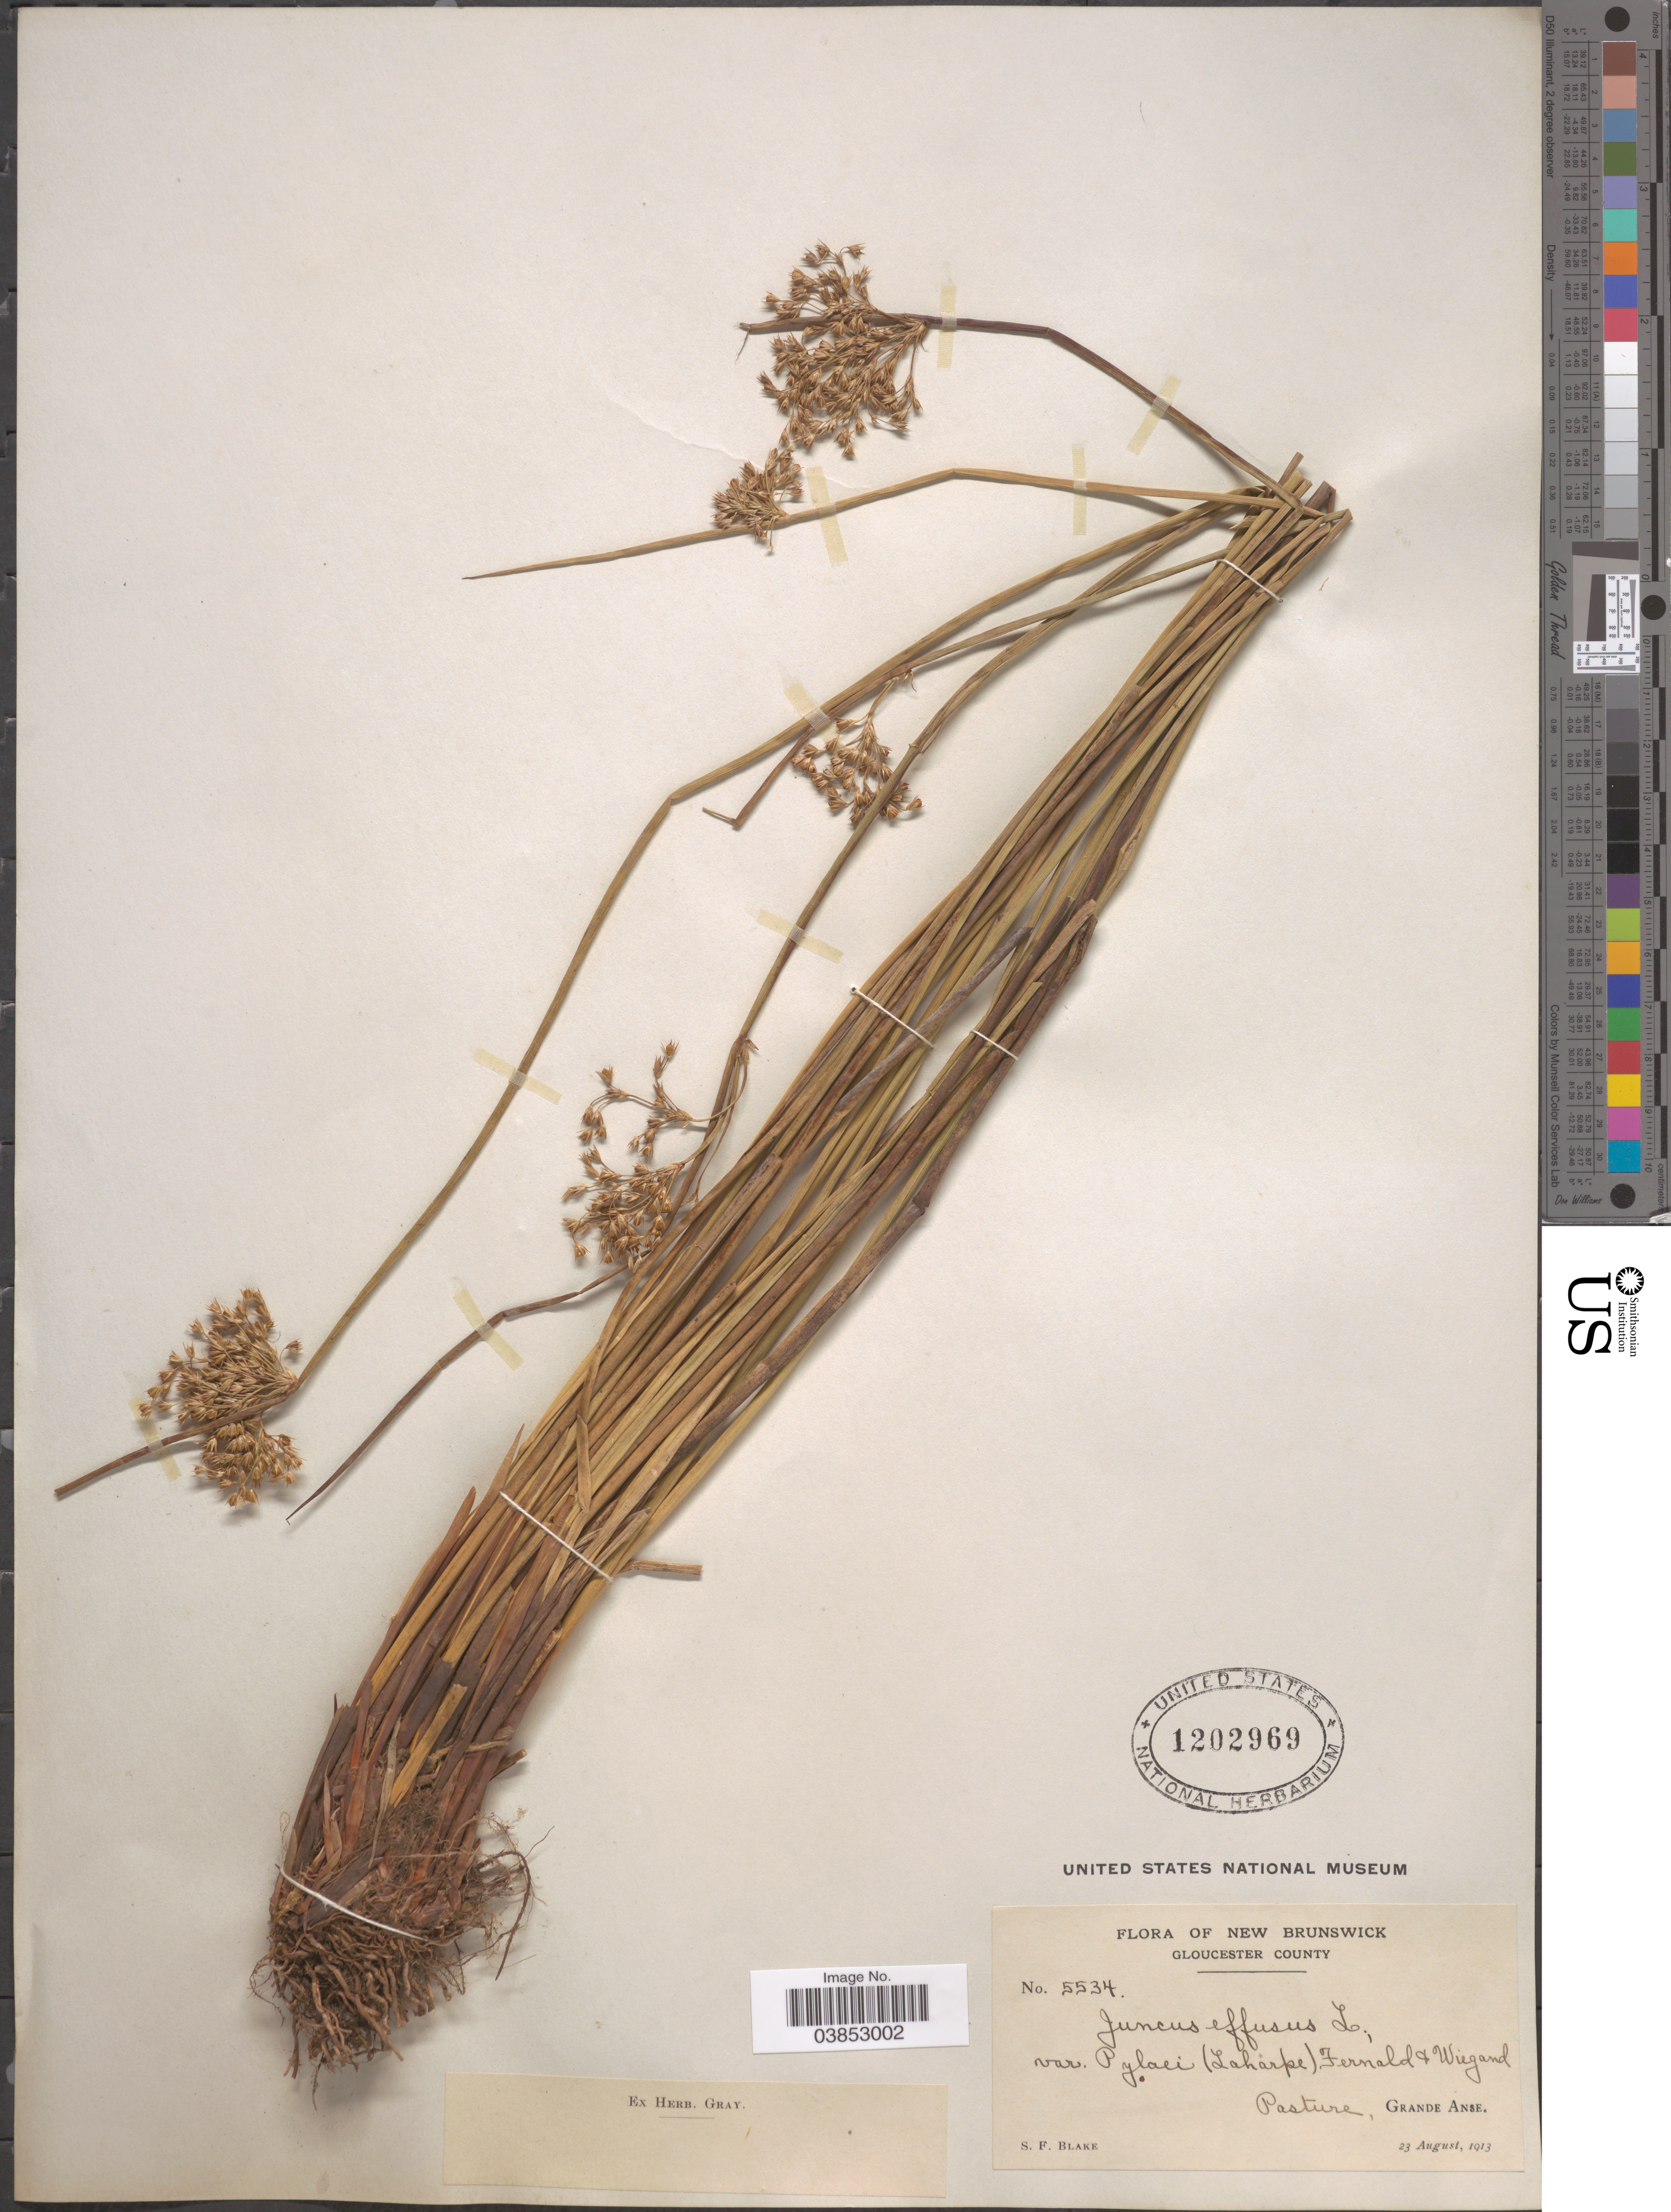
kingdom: Plantae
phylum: Tracheophyta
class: Liliopsida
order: Poales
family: Juncaceae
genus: Juncus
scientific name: Juncus effusus var. pylaei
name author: (Laharpe) Fernald & Wiegand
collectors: S. Blake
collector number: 5534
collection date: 1913-08-23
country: Canada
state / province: New Brunswick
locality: Gloucester County. Pasture, Grande Anse.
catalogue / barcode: US 1202969